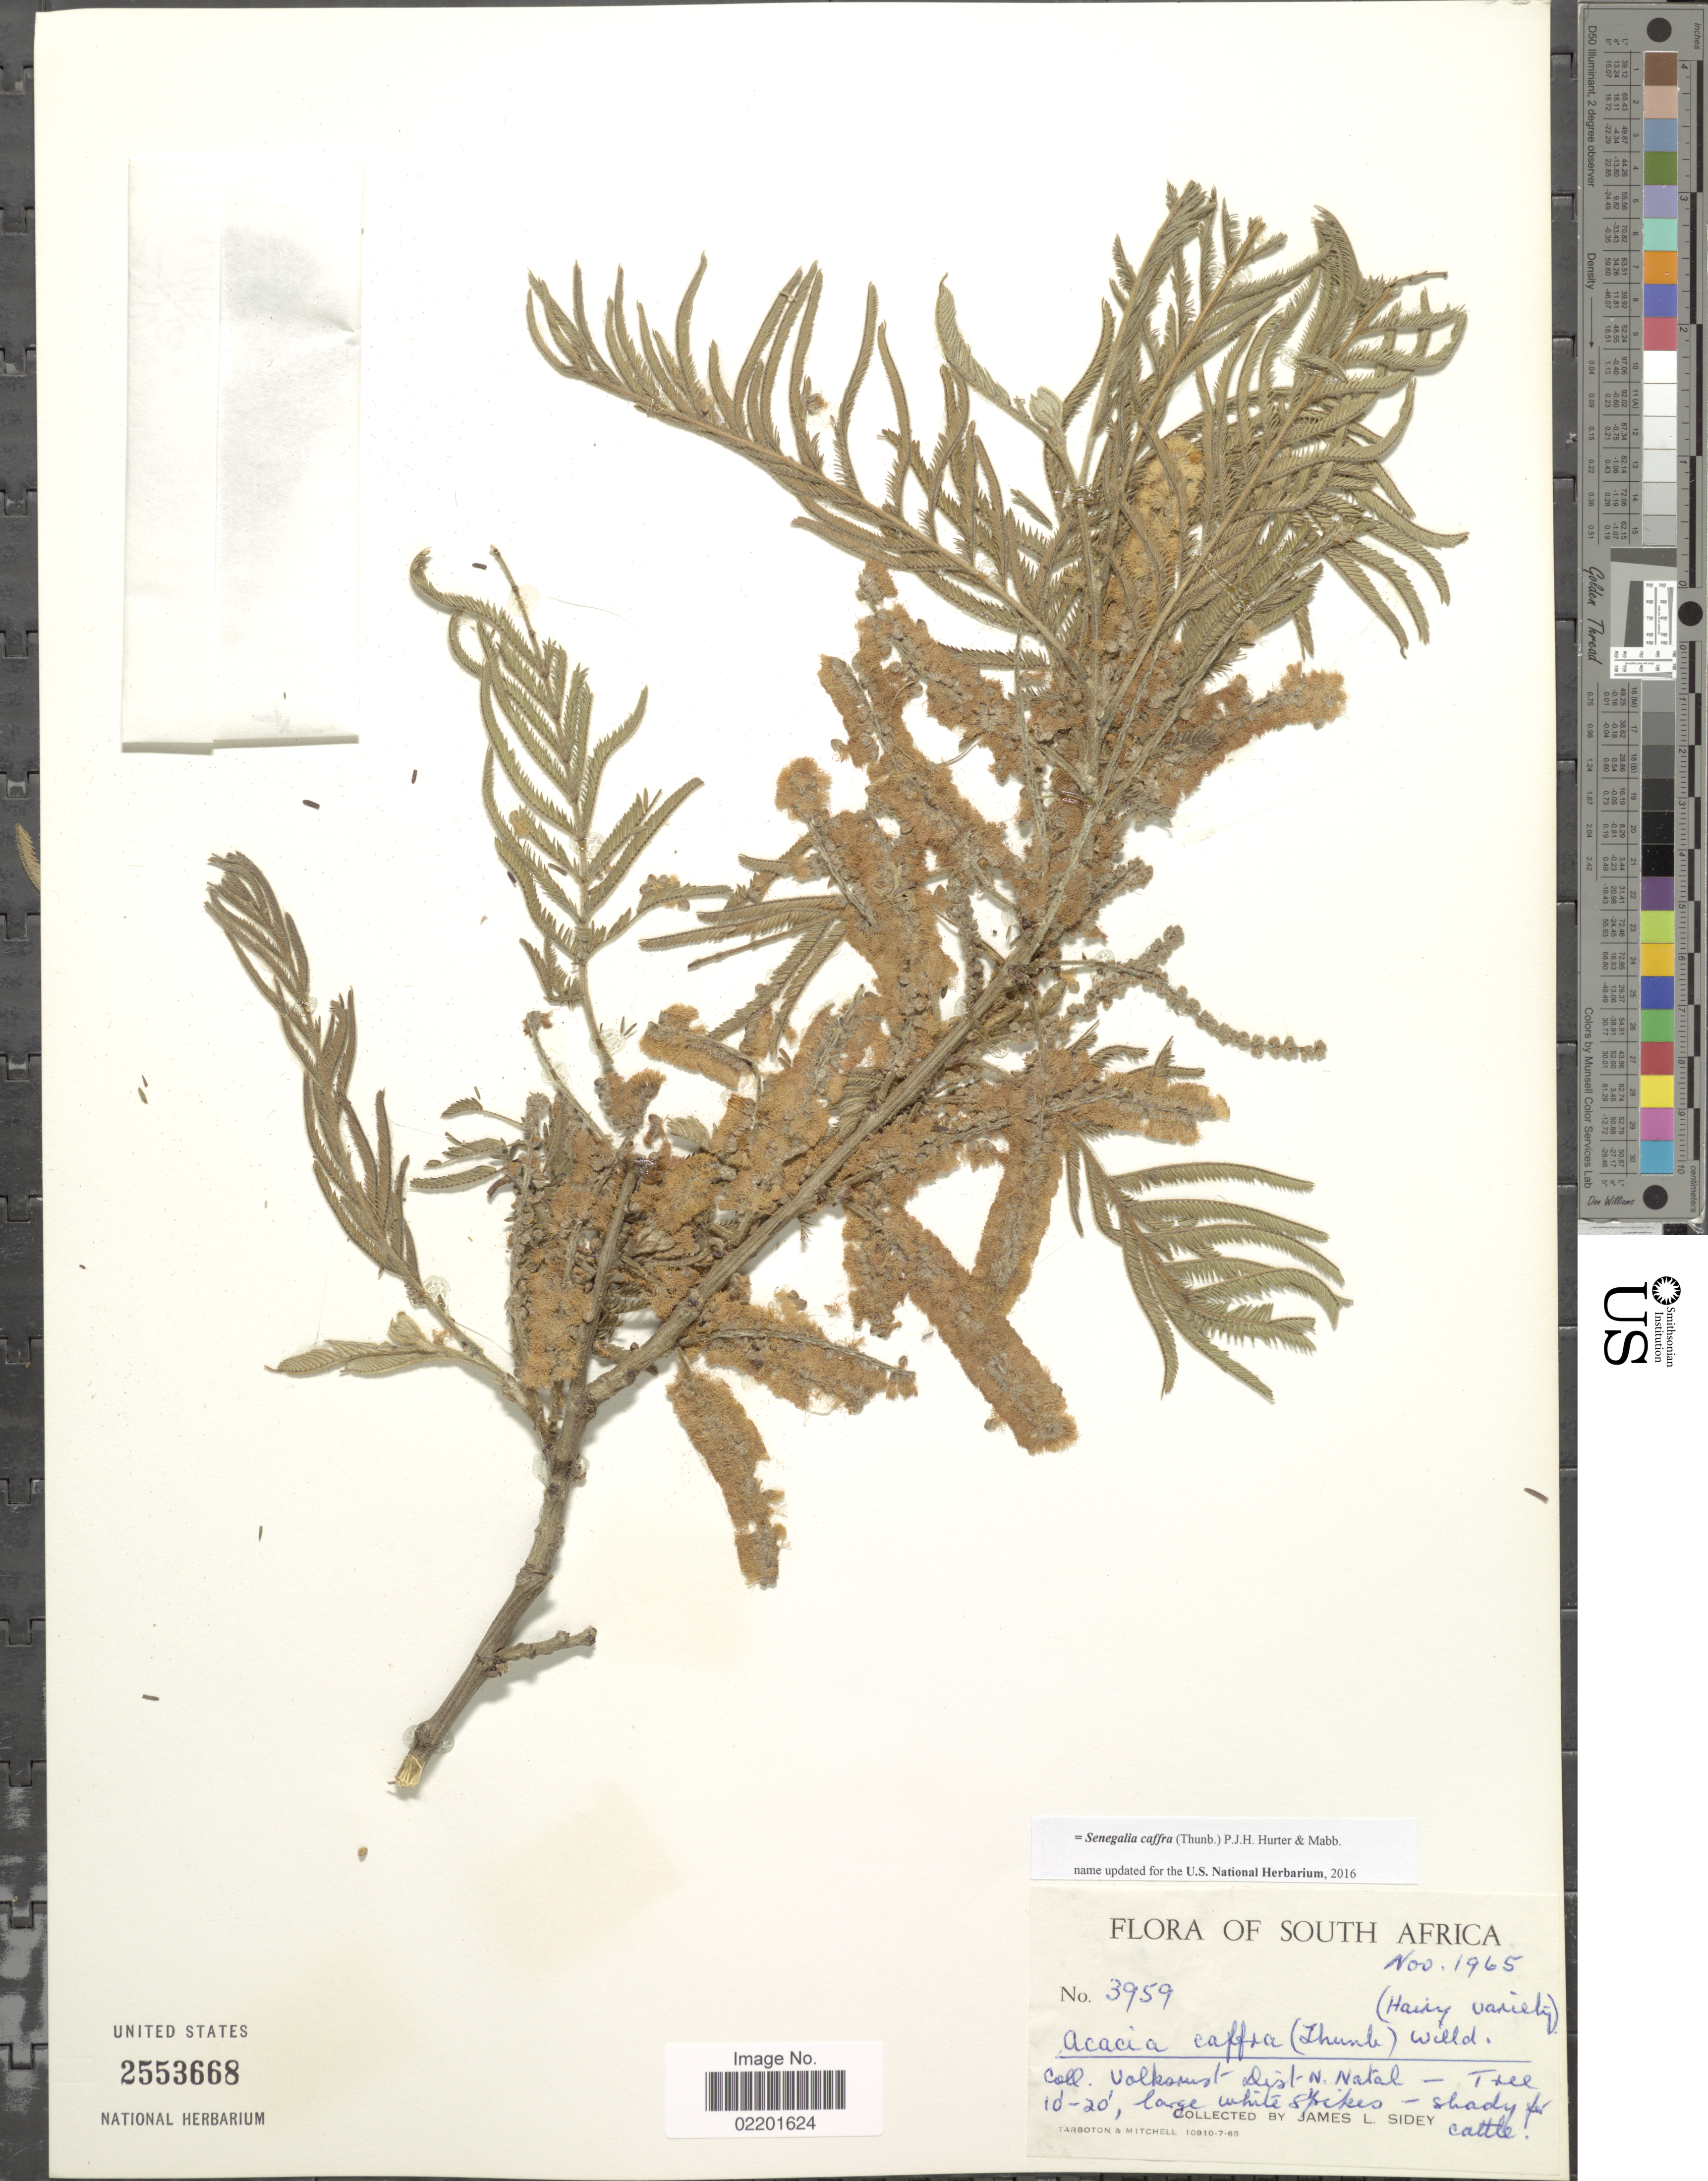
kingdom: Plantae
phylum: Tracheophyta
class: Magnoliopsida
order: Fabales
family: Fabaceae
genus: Senegalia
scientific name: Senegalia caffra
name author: (Thunb.) P.J.H. Hurter & Mabb.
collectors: J. L. Sidey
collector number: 3959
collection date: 1965-11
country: South Africa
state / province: KwaZulu-Natal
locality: Volkorust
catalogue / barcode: US 2553668